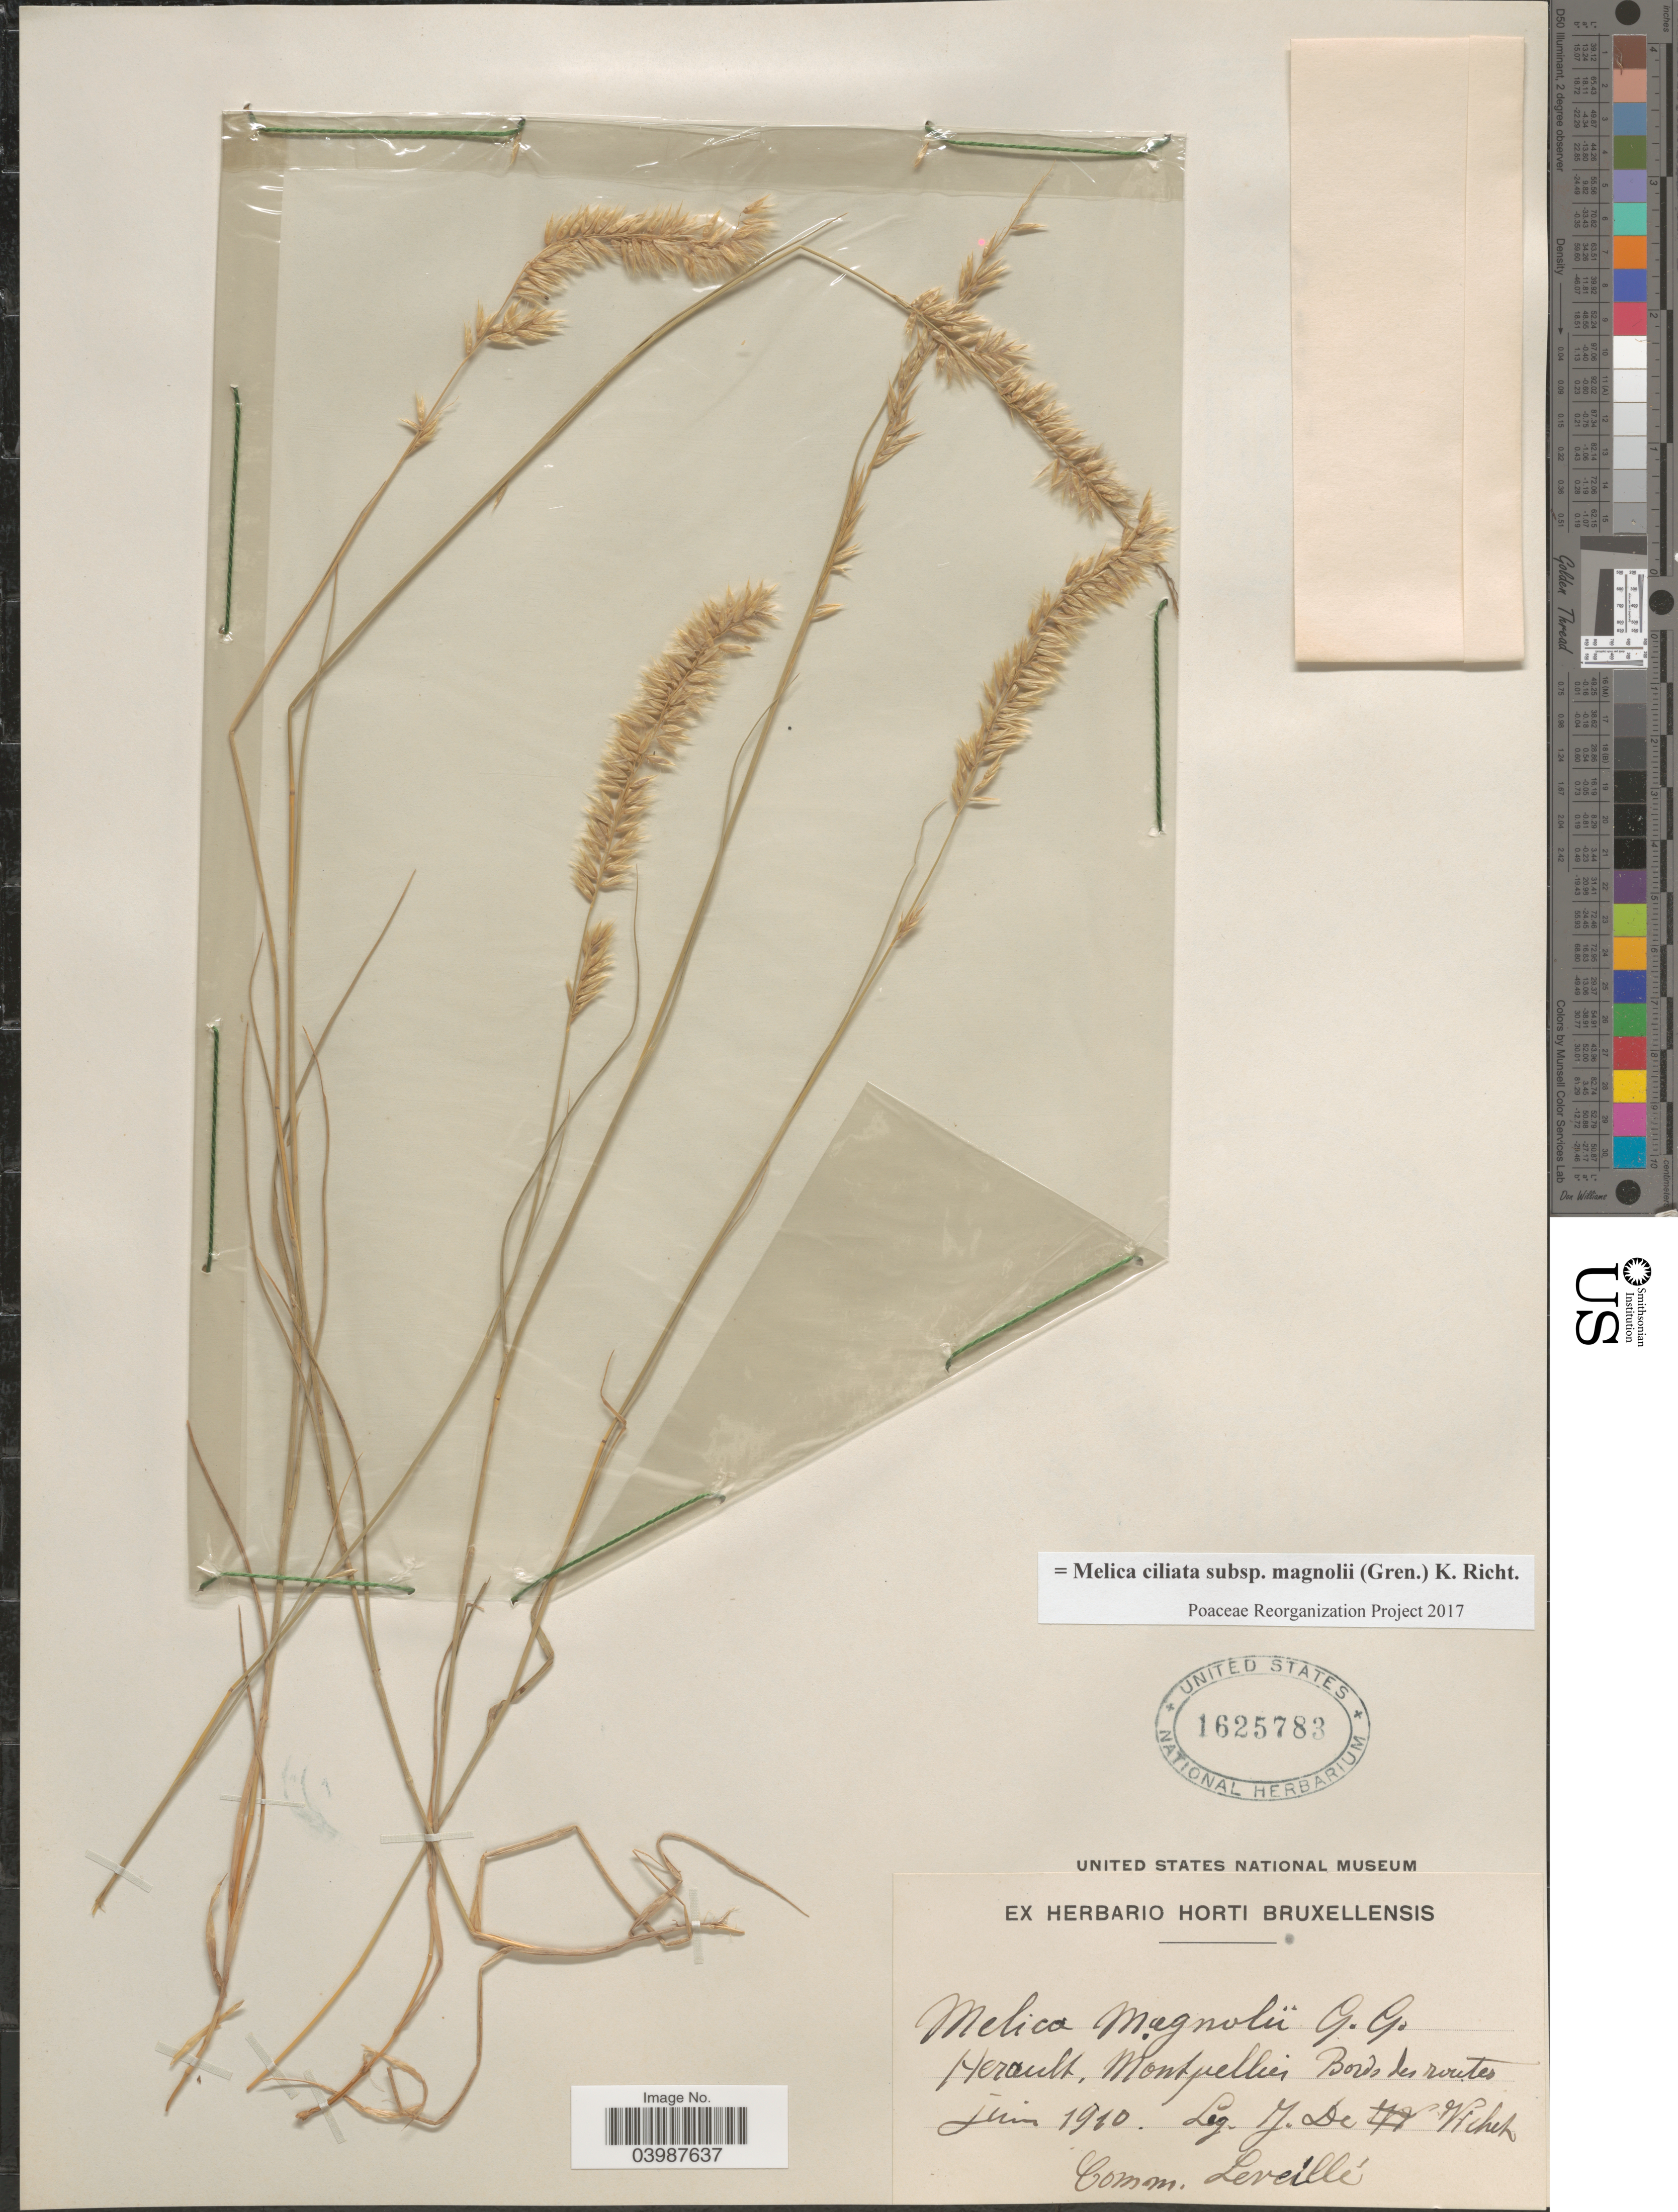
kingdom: Plantae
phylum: Tracheophyta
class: Liliopsida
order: Poales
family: Poaceae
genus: Melica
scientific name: Melica ciliata subsp. magnolii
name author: K. Richt.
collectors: J. de Vichet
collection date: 1910-06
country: France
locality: Herault, Montpellier Bords des routes.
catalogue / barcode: US 1625783